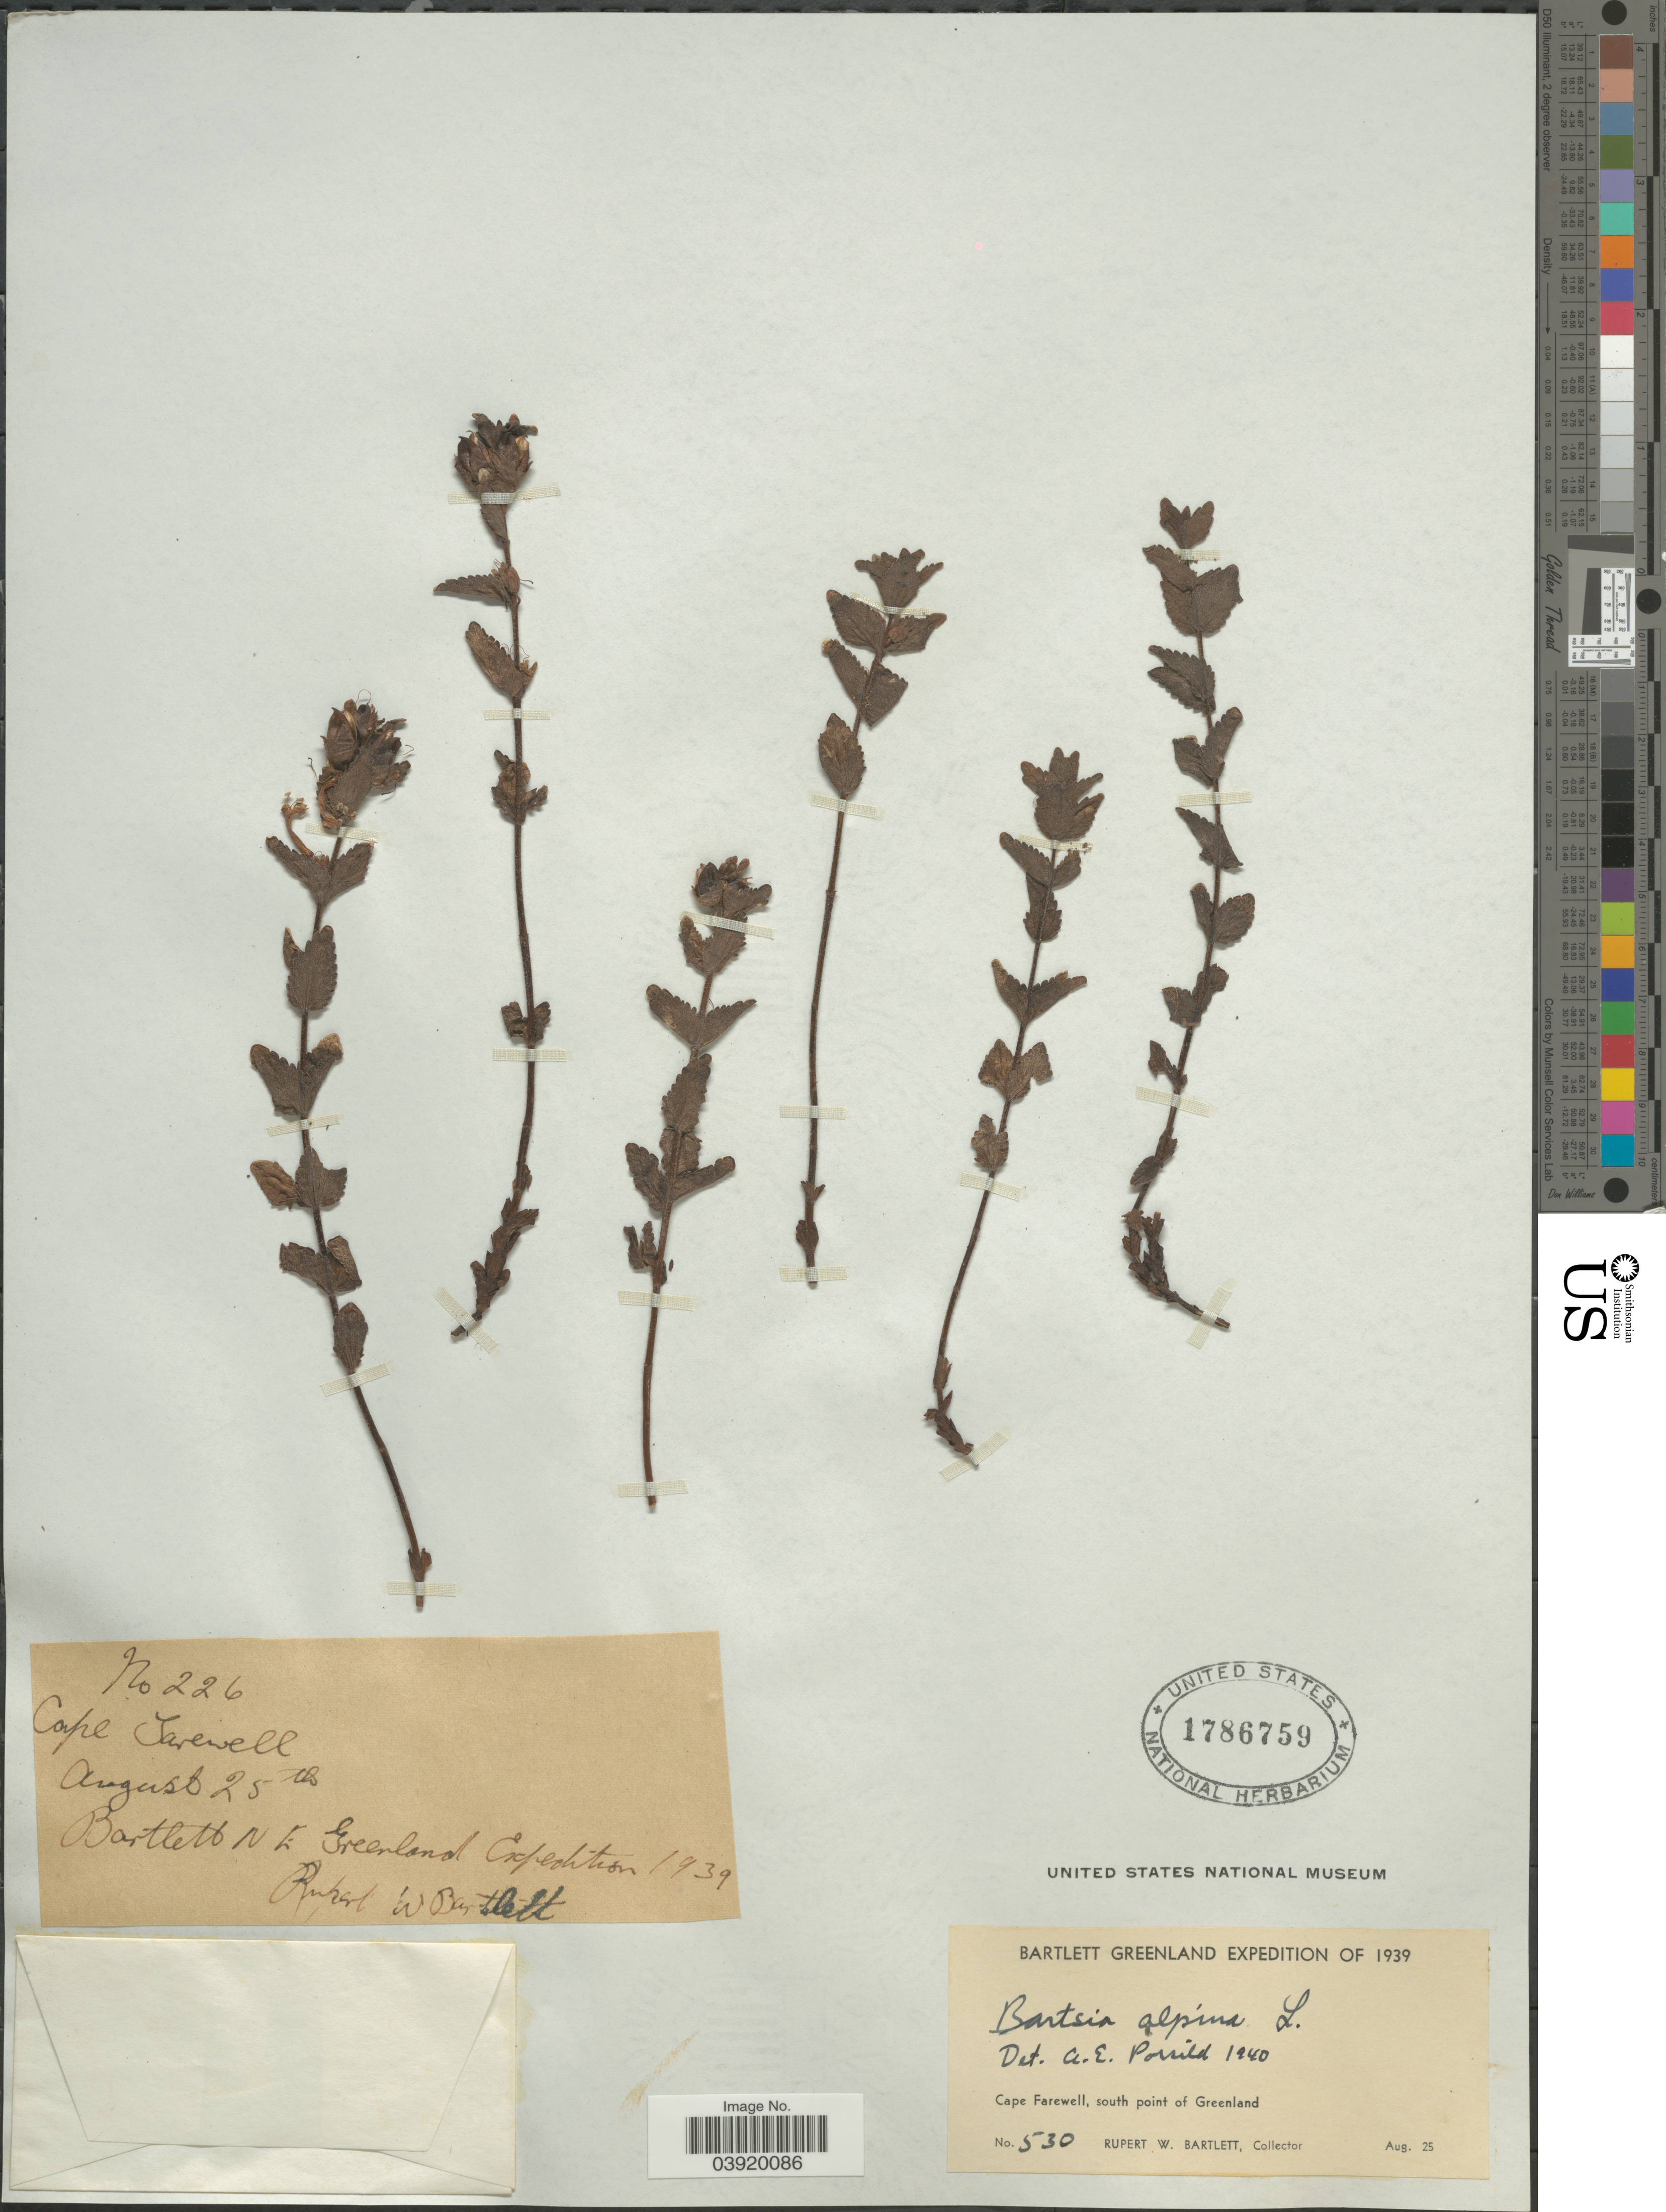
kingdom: Plantae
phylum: Tracheophyta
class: Magnoliopsida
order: Lamiales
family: Orobanchaceae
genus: Bartsia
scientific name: Bartsia alpina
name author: L.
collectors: R. W. Bartlett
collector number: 530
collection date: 1939-08-25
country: Greenland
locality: Cape Farewell, south point of Greenland. N E Greenland.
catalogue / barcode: US 1786759